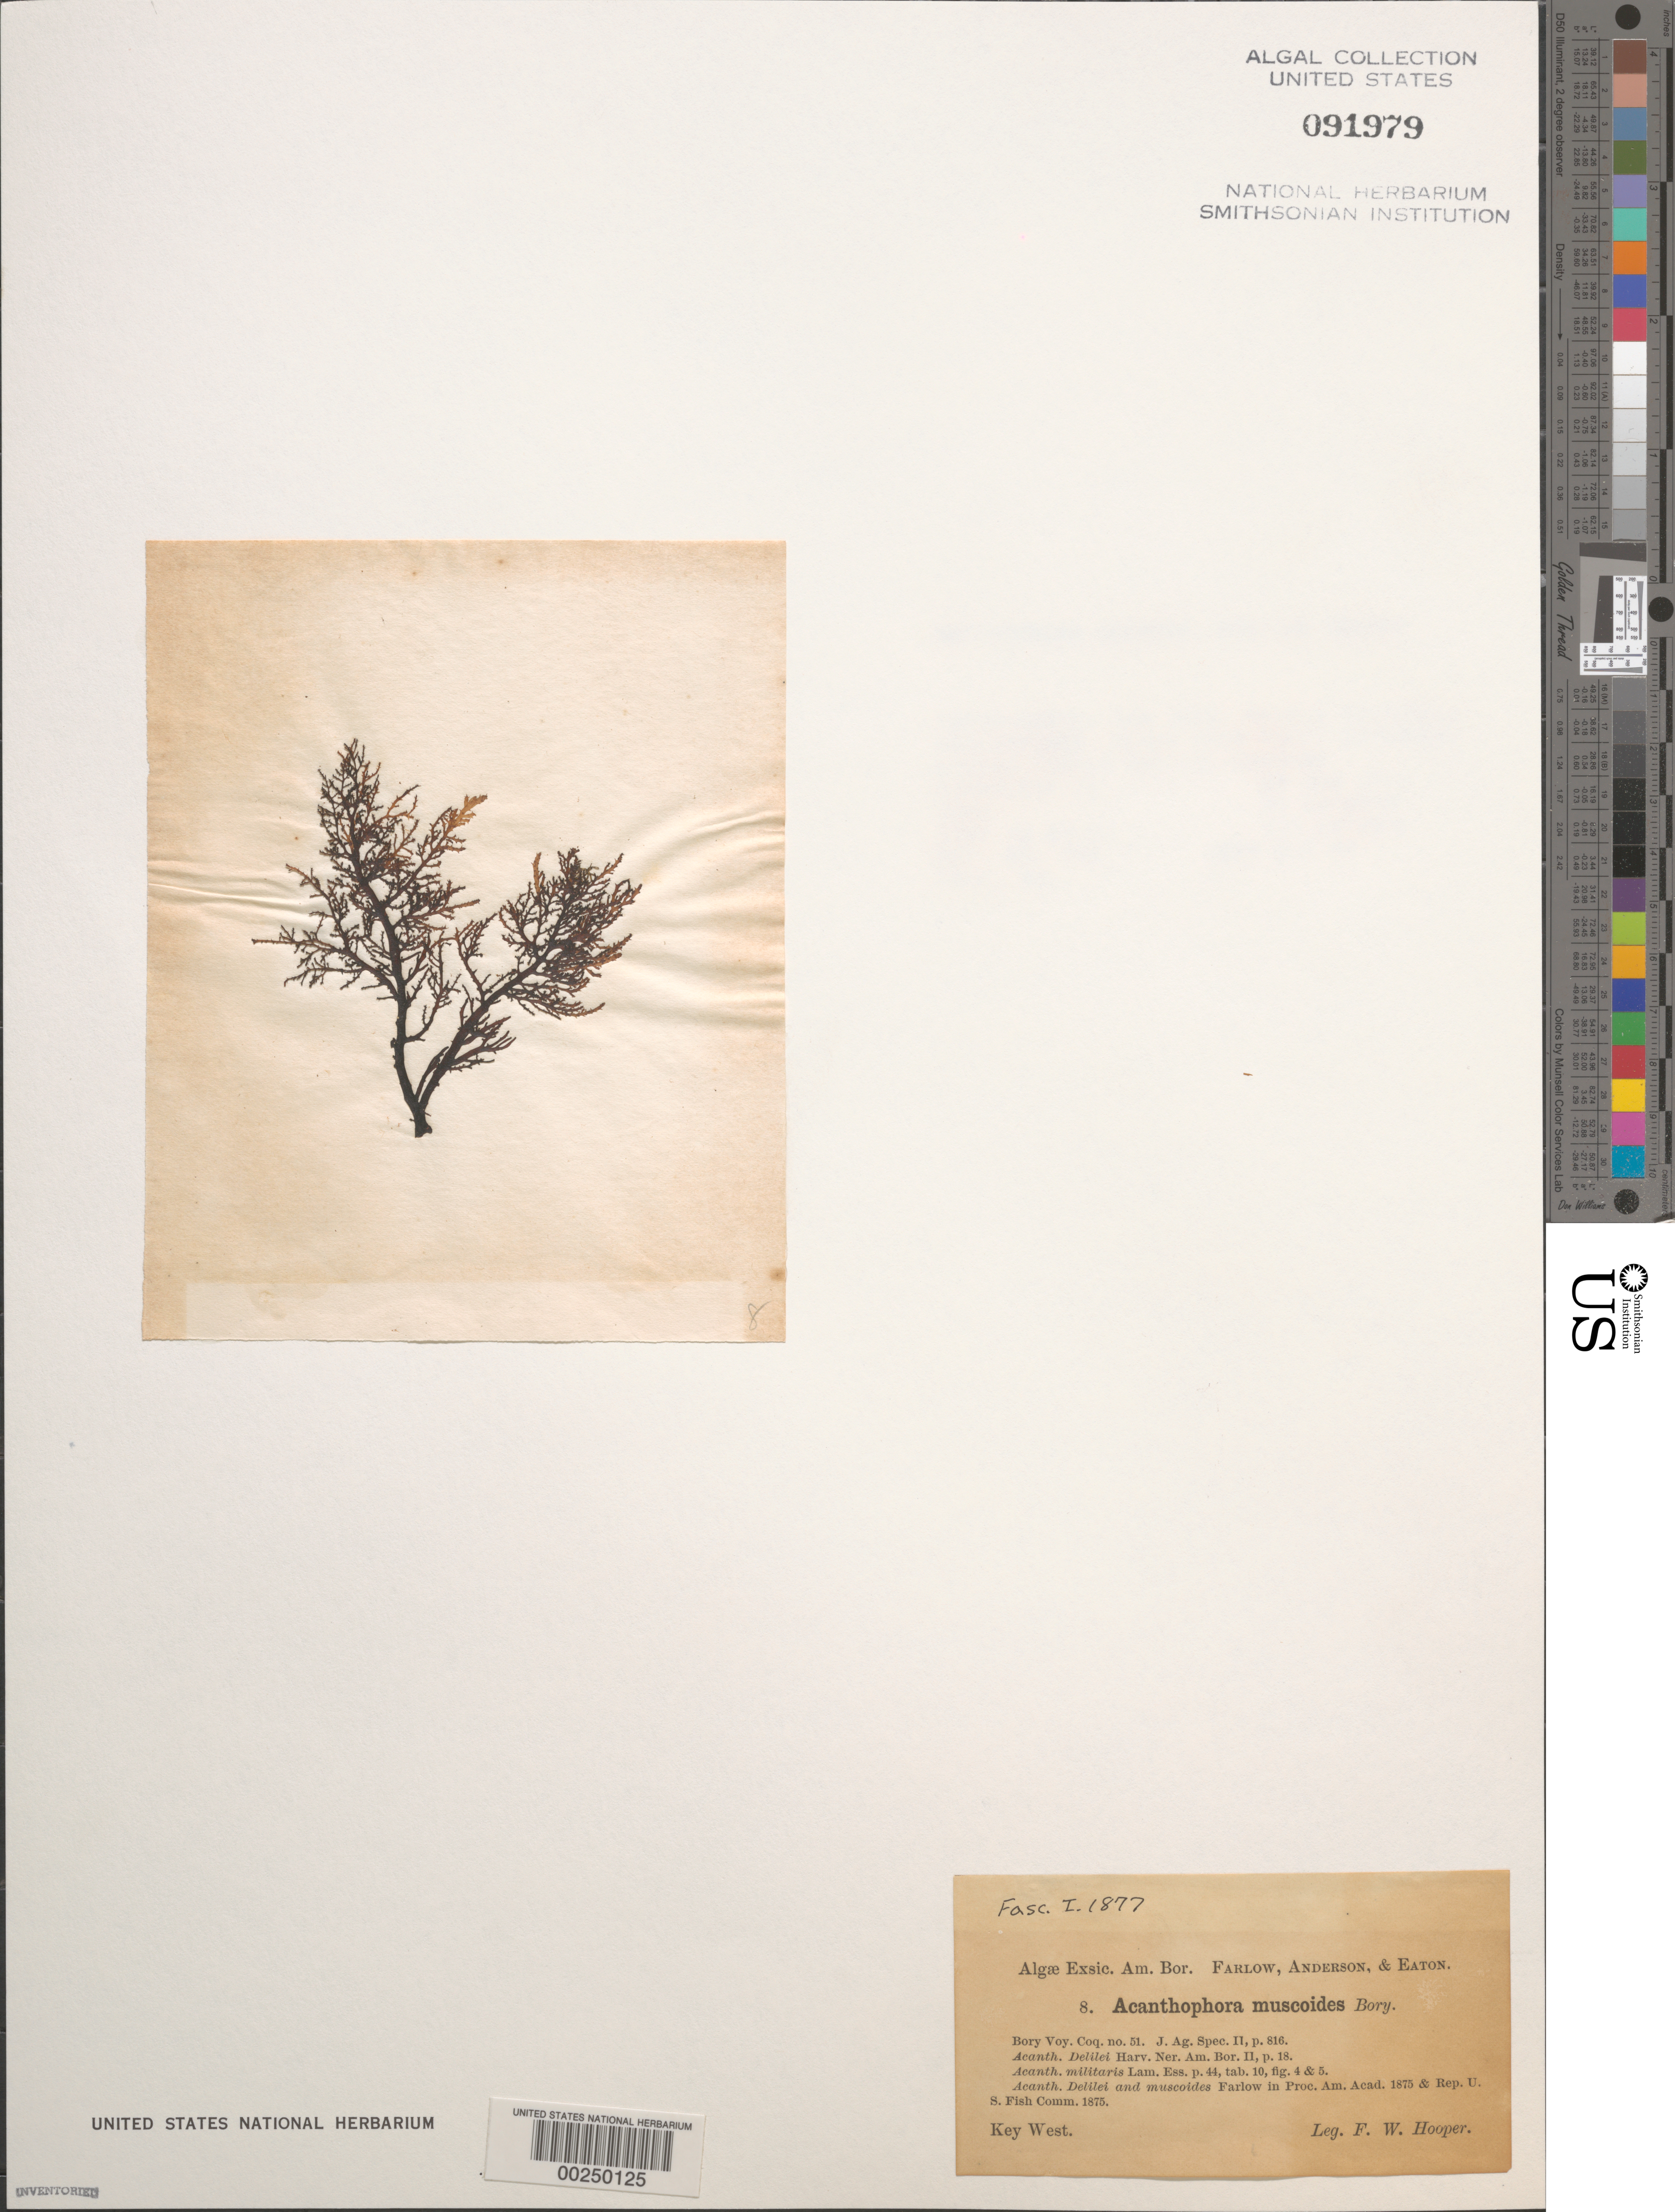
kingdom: Plantae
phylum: Rhodophyta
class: Florideophyceae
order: Ceramiales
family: Rhodomelaceae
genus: Acanthophora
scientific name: Acanthophora muscoides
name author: (C. Agardh) Bory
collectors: F. Hooper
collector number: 8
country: United States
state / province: Florida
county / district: Monroe County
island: Key West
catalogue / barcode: US 91979